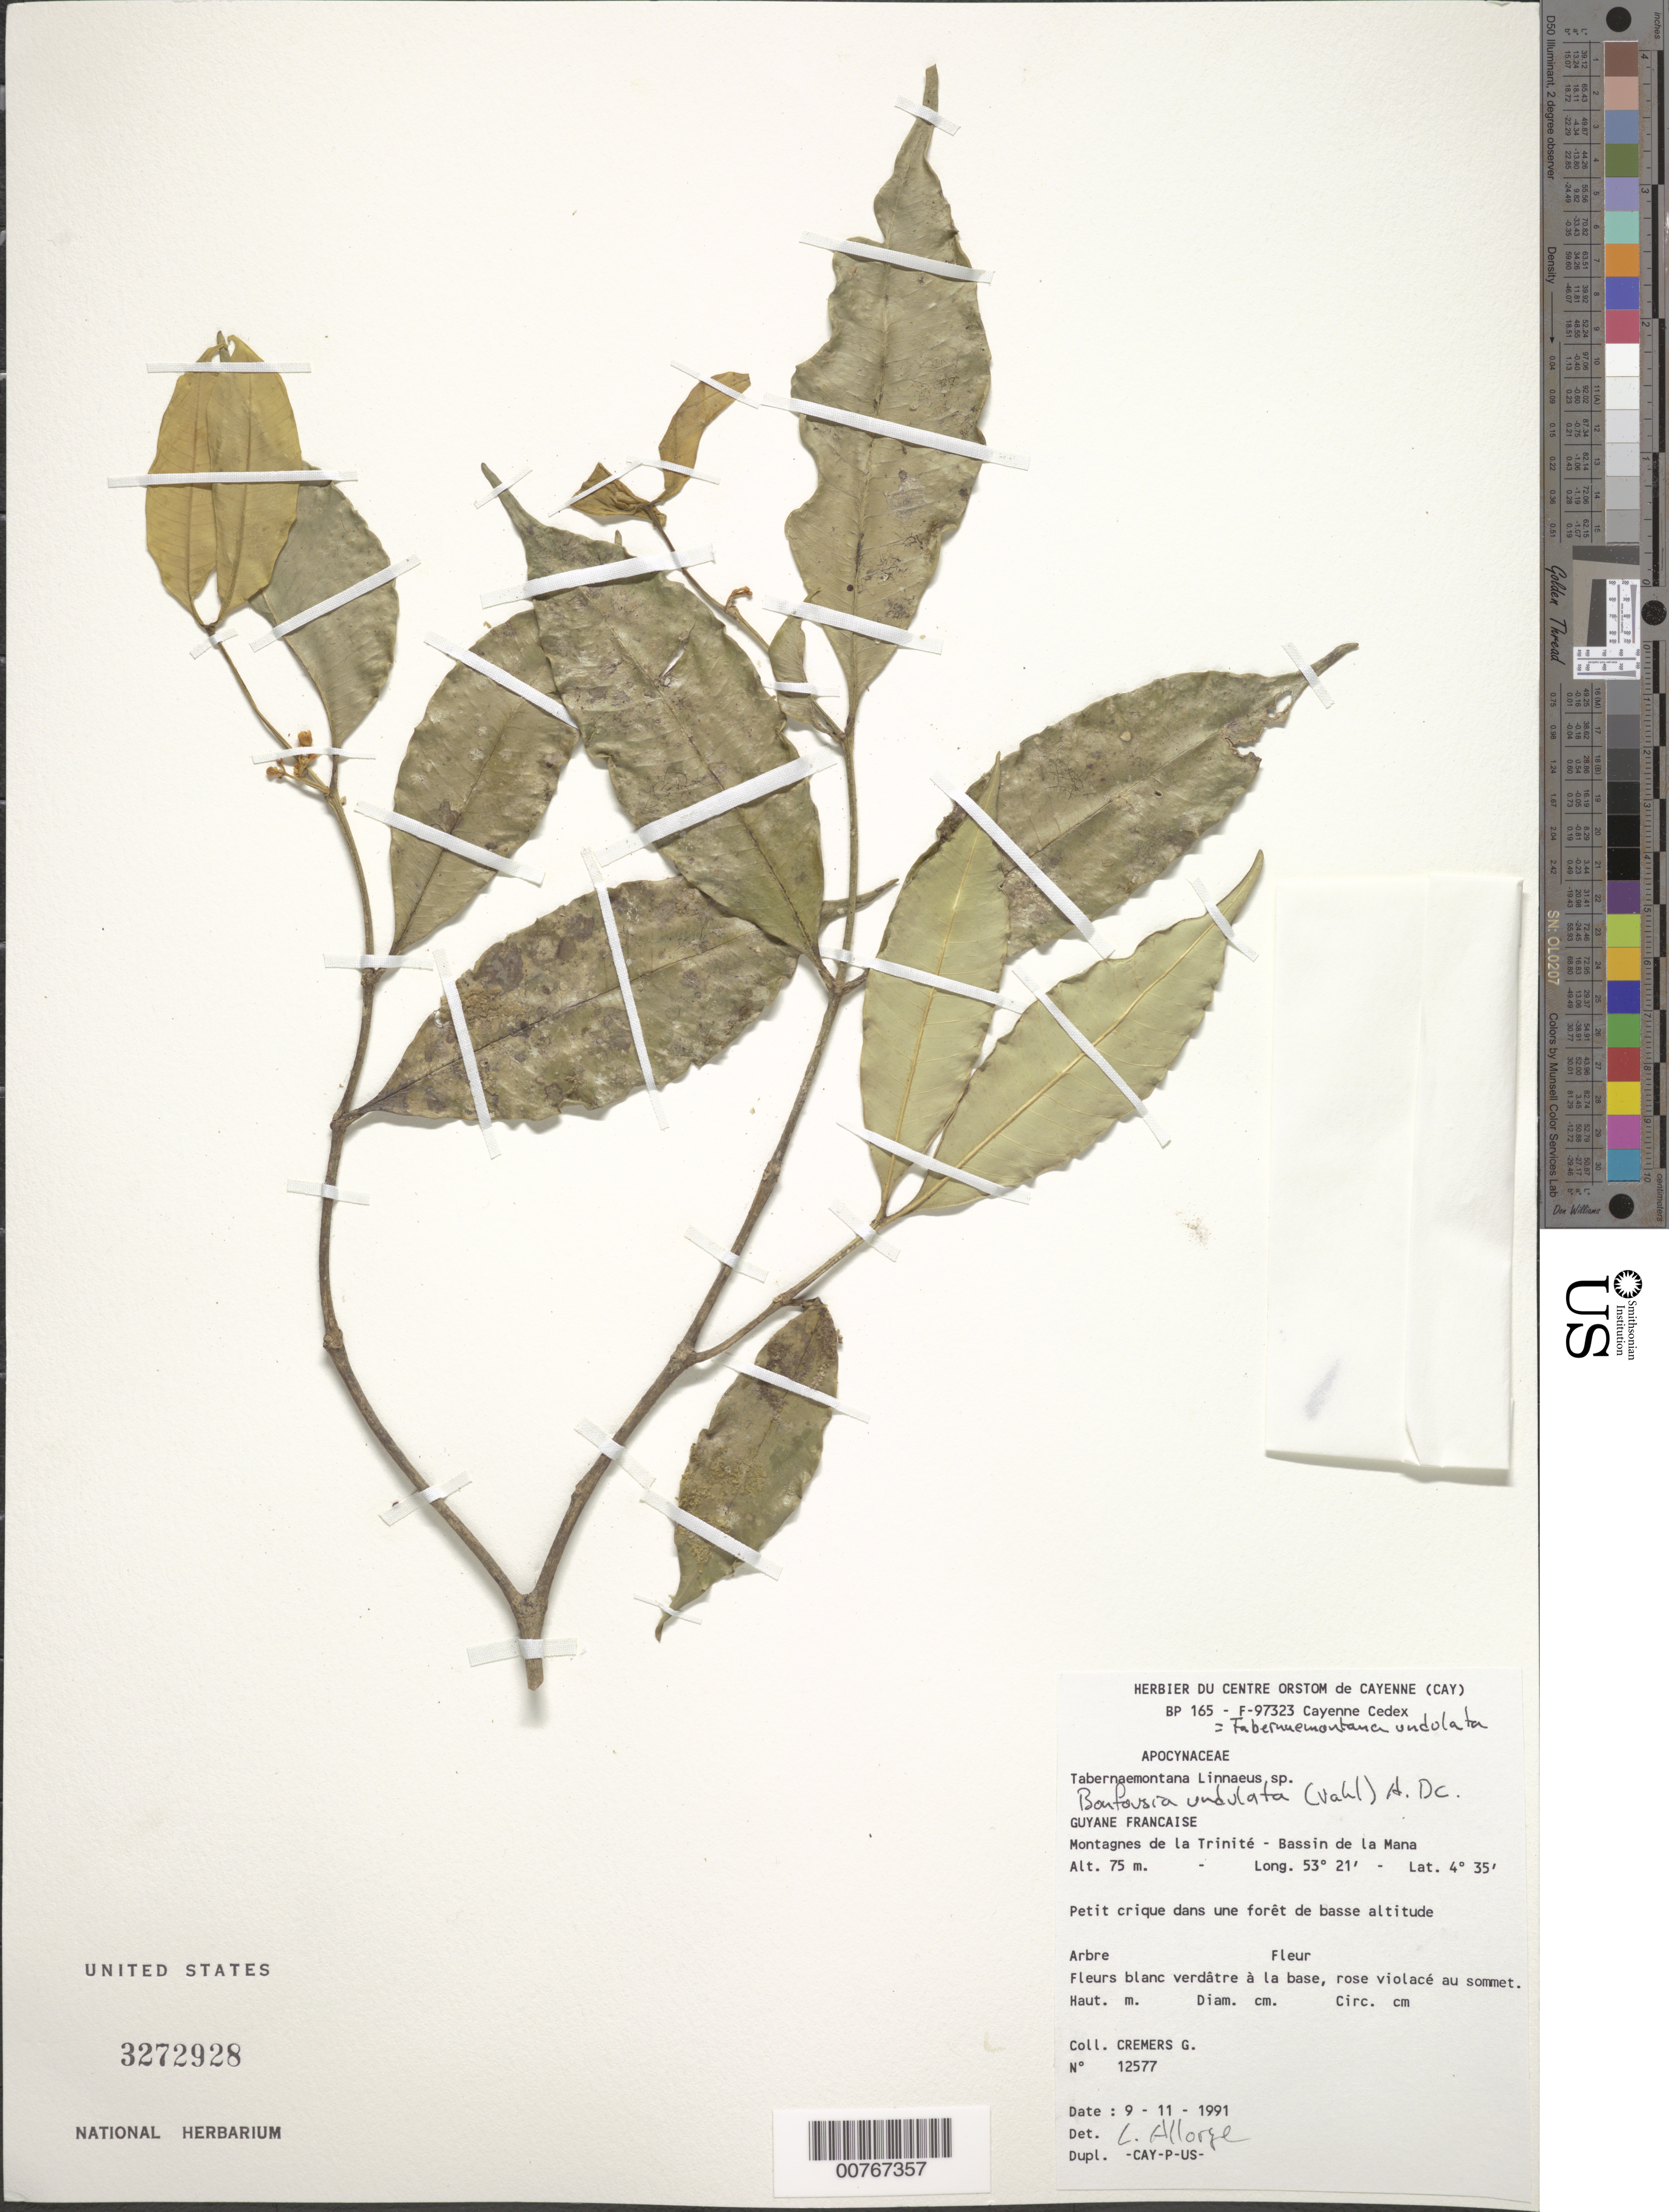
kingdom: Plantae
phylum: Tracheophyta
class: Magnoliopsida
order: Gentianales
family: Apocynaceae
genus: Tabernaemontana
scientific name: Tabernaemontana undulata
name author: Vahl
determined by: Allorge, L.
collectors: G. Cremers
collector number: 12577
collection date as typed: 9-Nov-91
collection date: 1991-11-09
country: French Guiana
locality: Montagnes de la Trinité, Bassin de la Mana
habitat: Petit crique dans une forêt de basse altitude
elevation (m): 75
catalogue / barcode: US 3272928